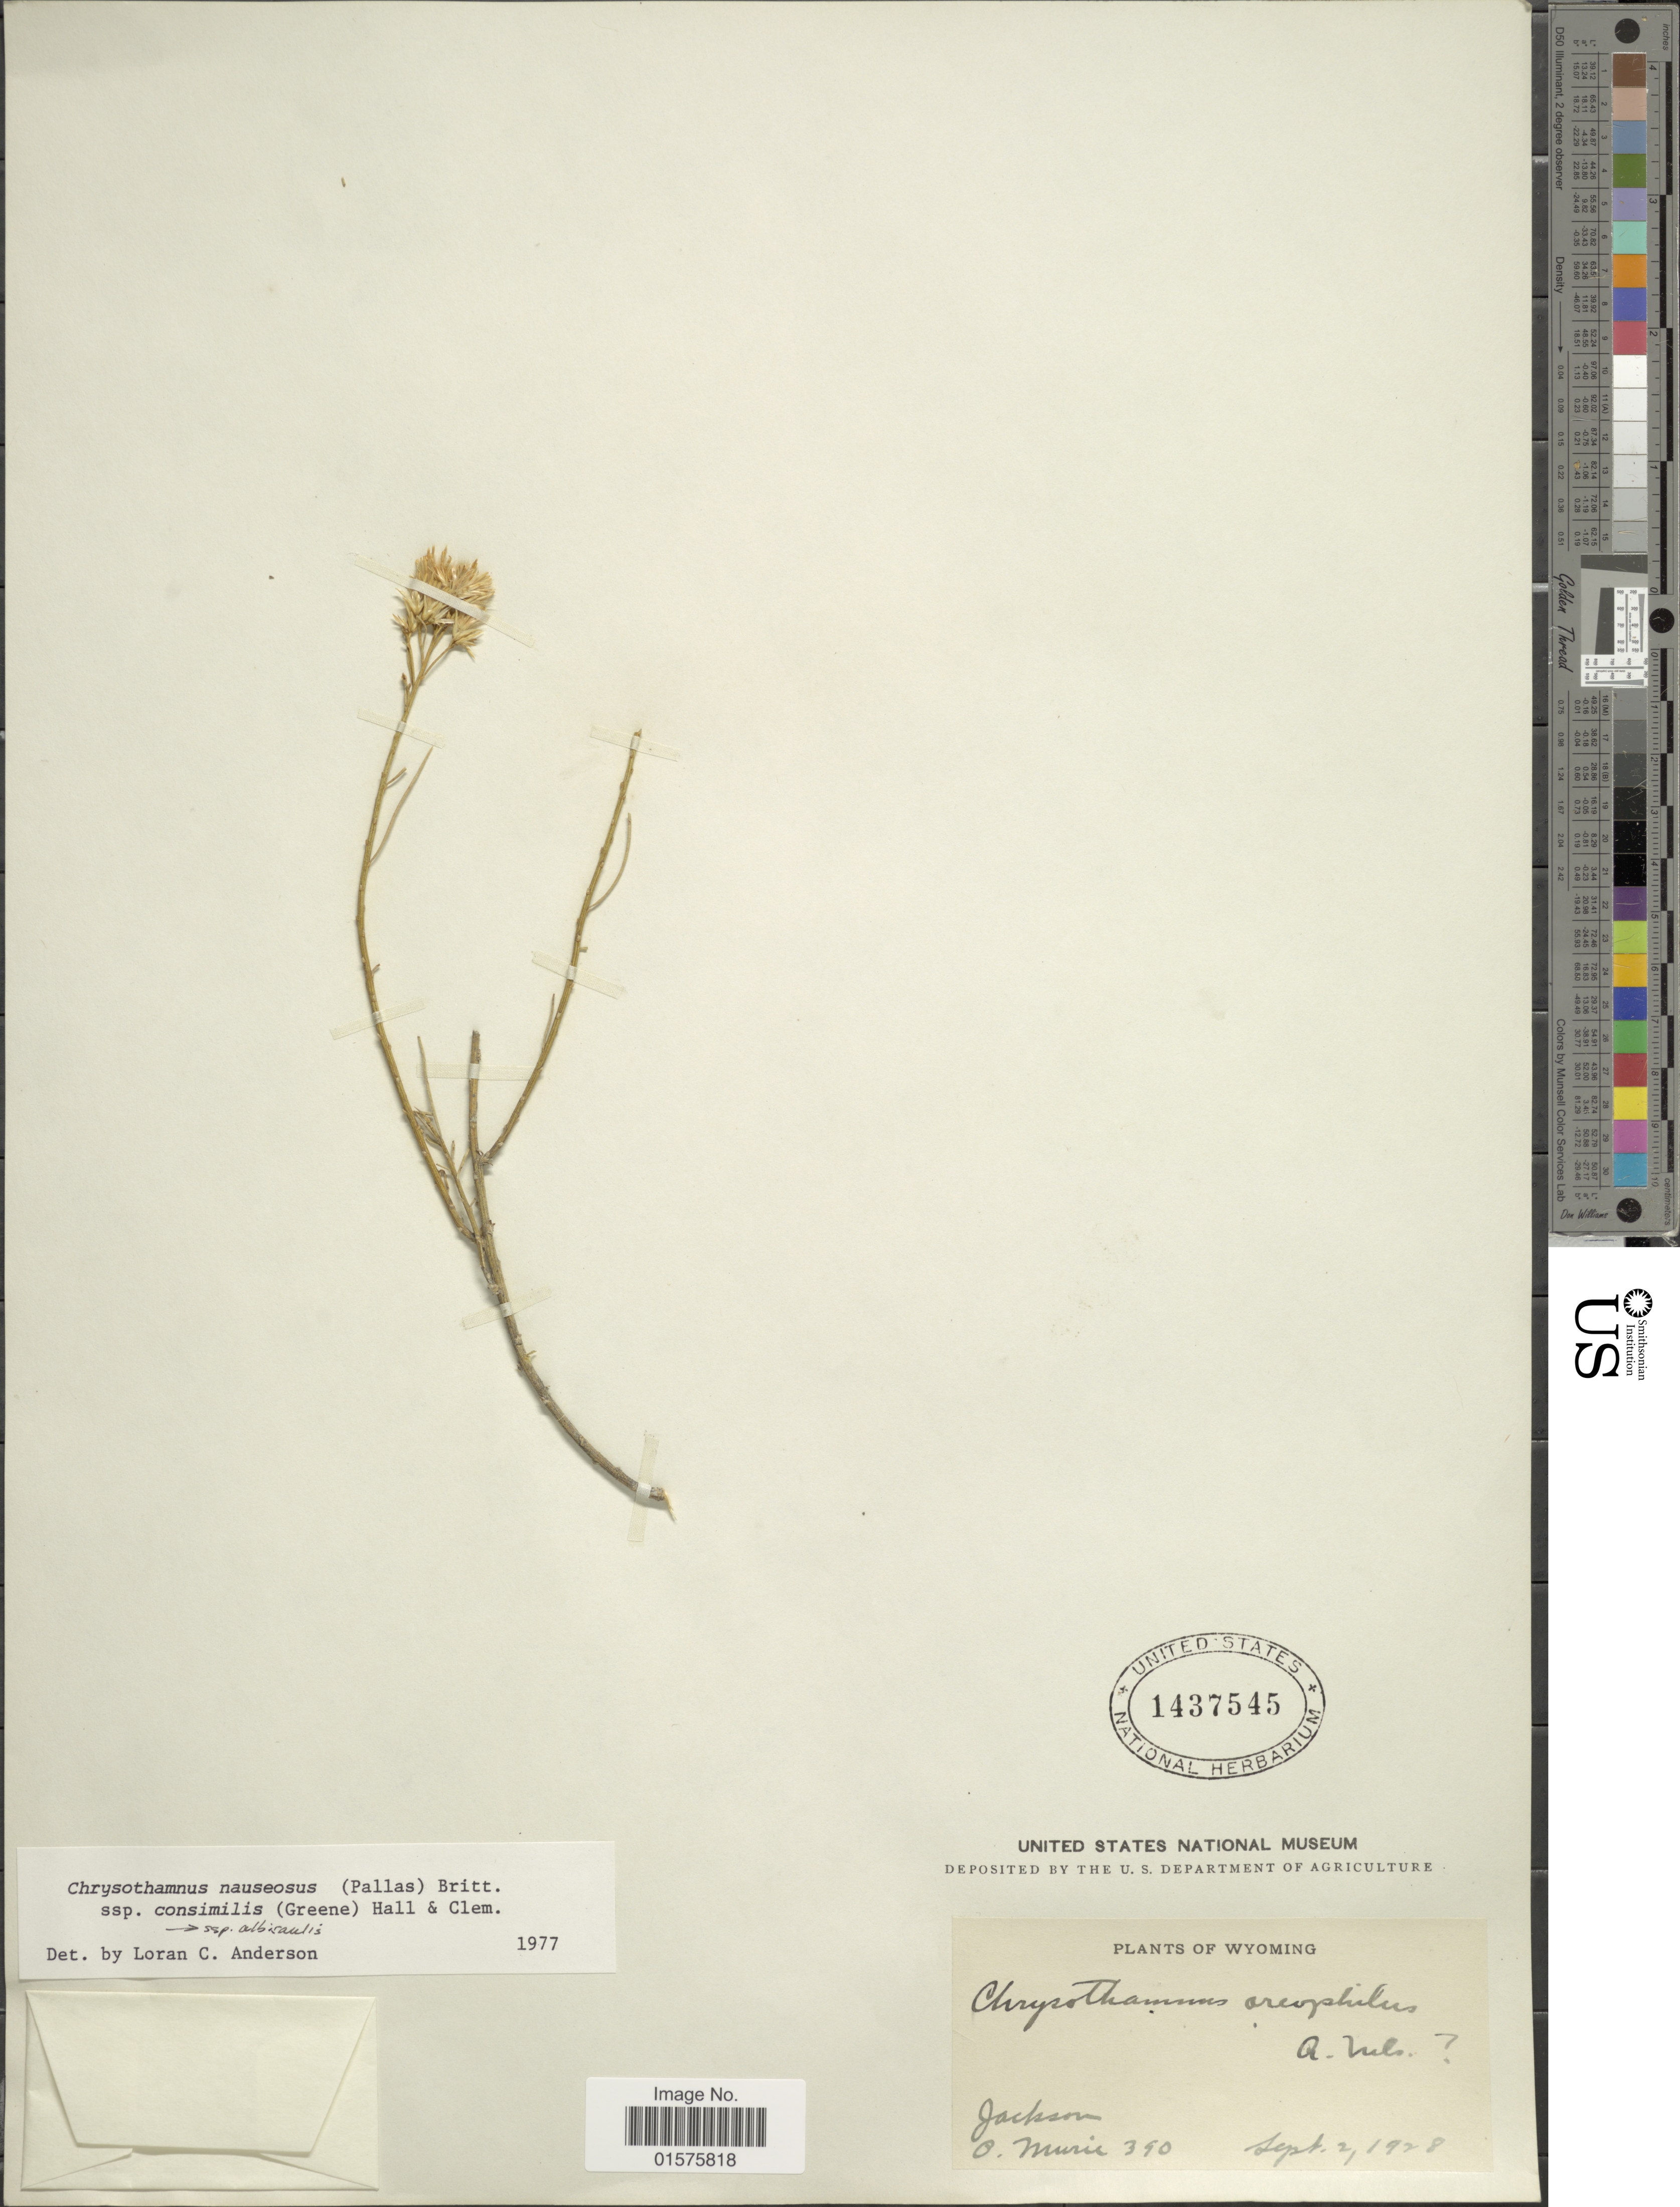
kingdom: Plantae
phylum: Tracheophyta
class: Magnoliopsida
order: Asterales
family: Asteraceae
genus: Ericameria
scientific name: Ericameria nauseosa var. oreophila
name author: (A. Nelson) G.L. Nesom & G.I. Baird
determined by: Urbatsch, Lowell E., Curator (LSU), Louisiana State University (UNITED STATES)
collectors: O. Murie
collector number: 390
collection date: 1928-09-02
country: United States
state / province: Wyoming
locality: Jackson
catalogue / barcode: US 1437545